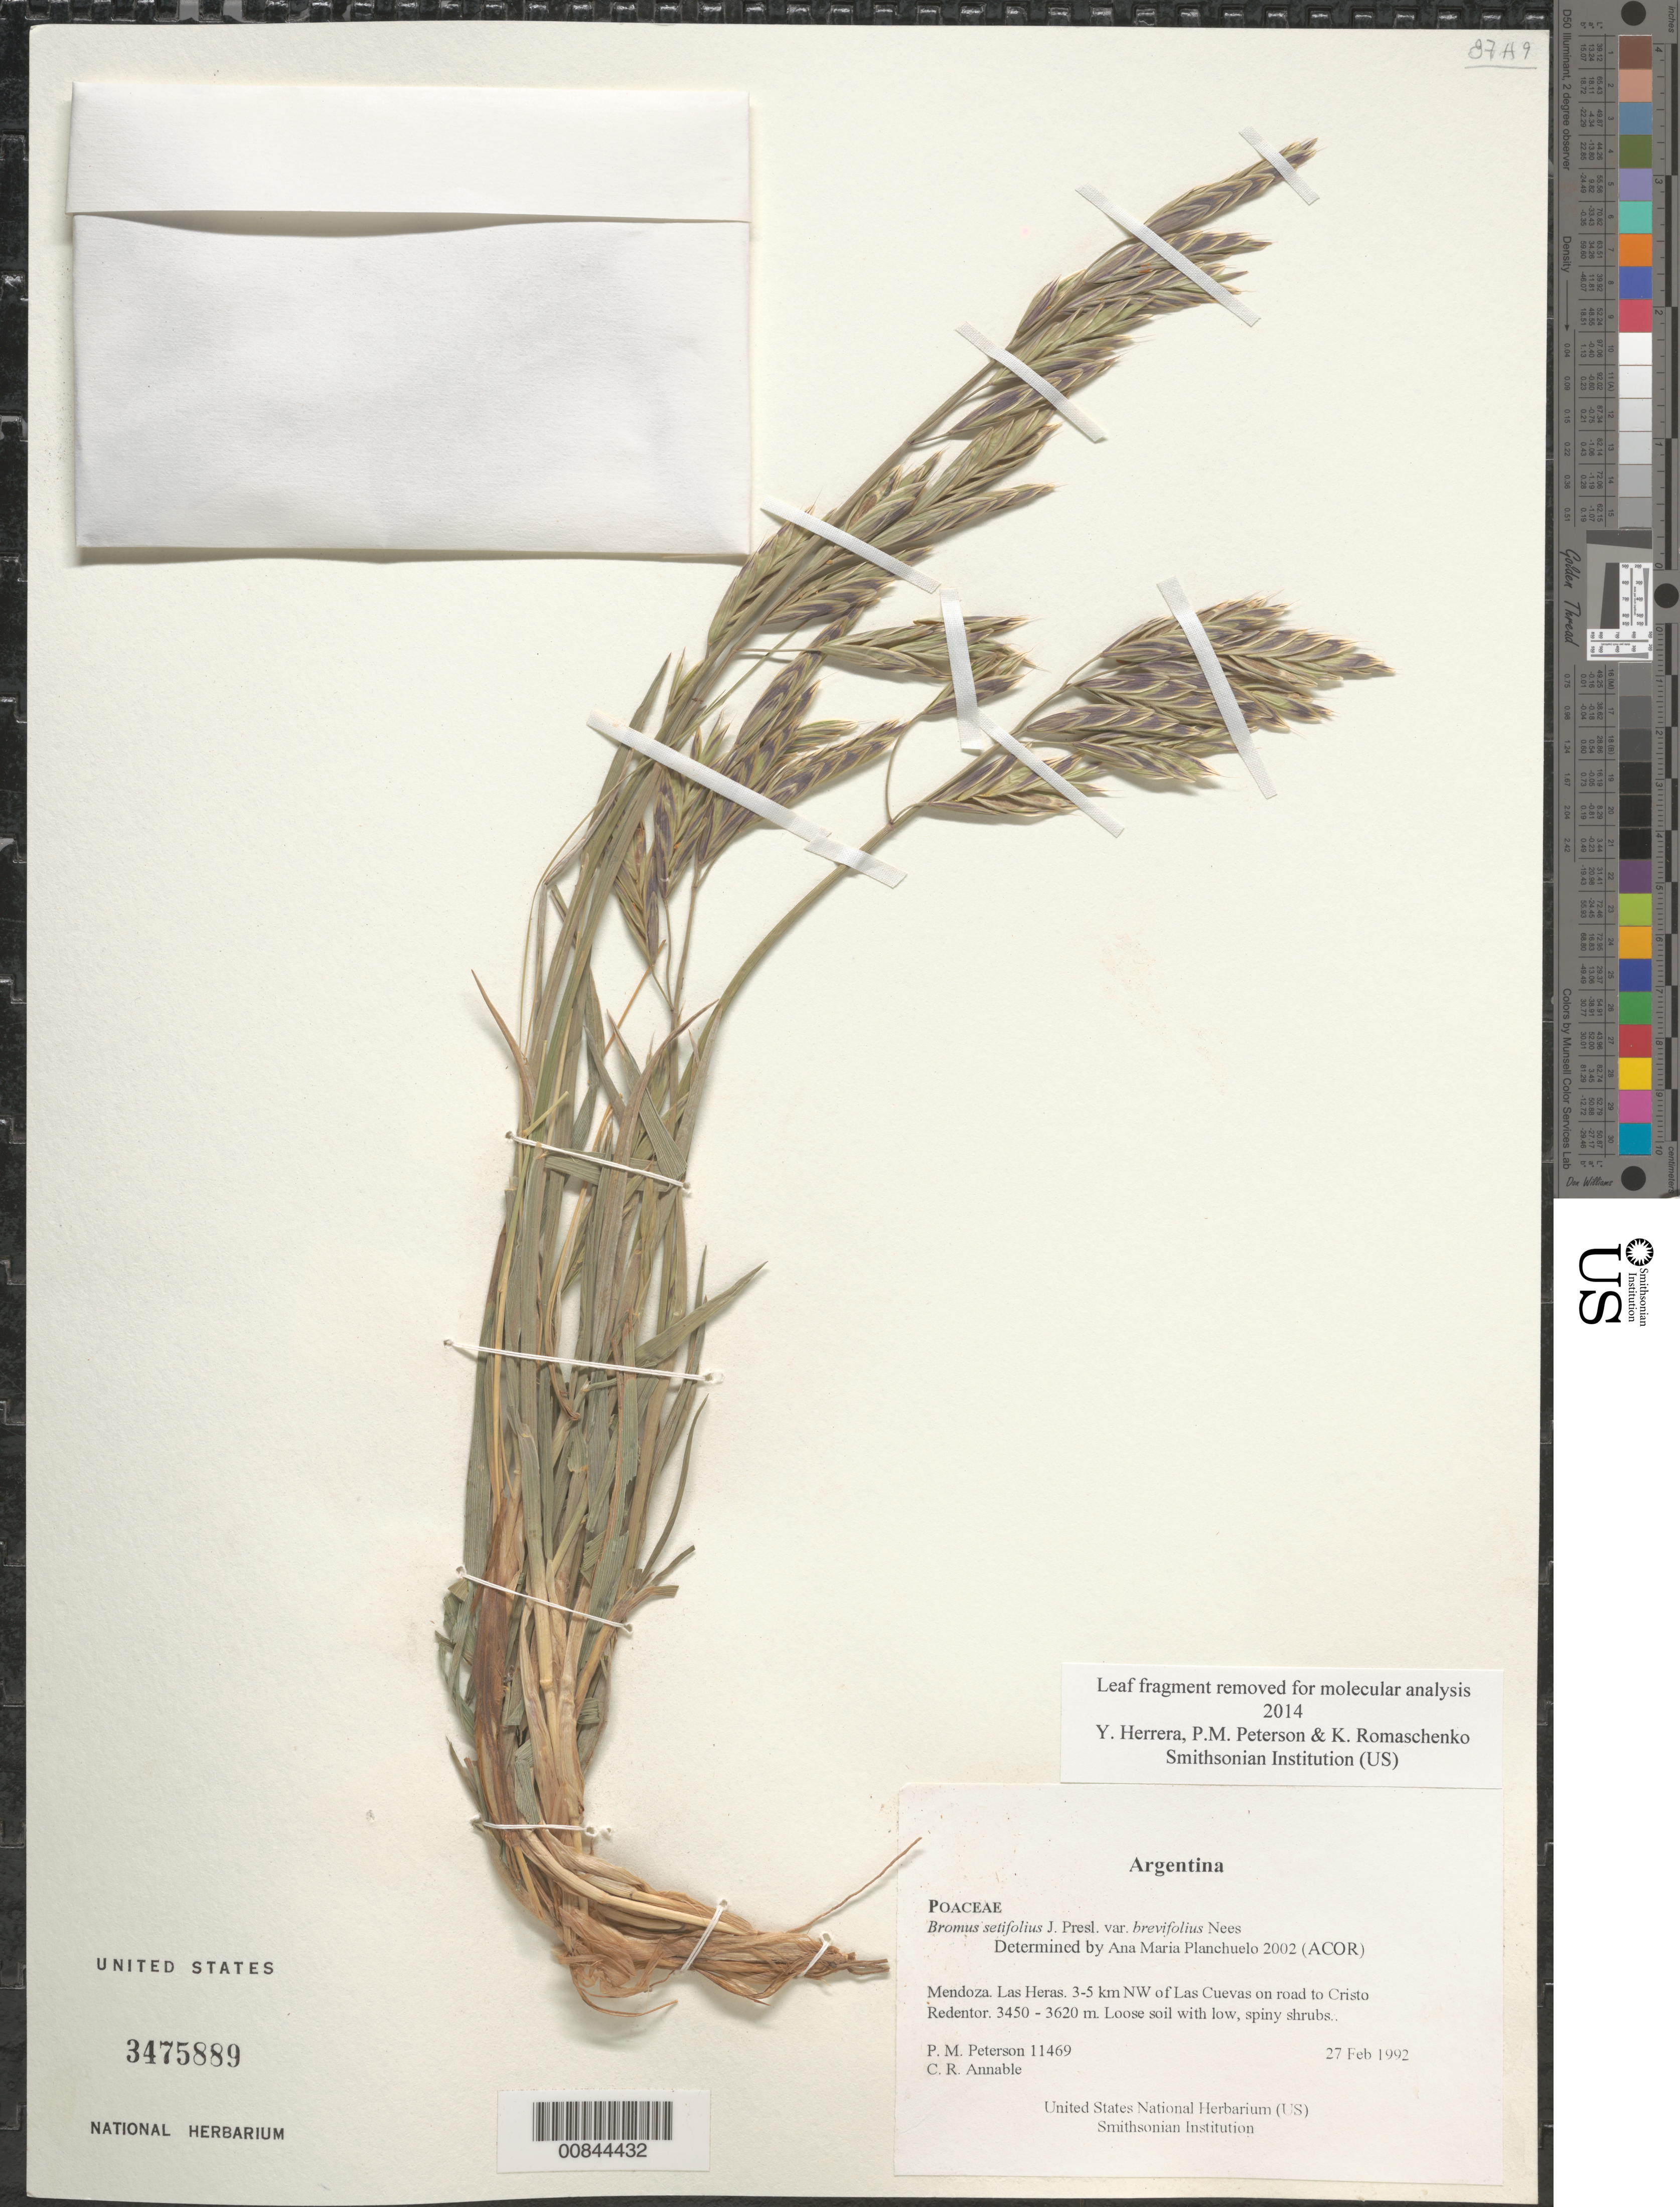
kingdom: Plantae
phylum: Tracheophyta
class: Liliopsida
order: Poales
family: Poaceae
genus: Bromus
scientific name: Bromus setifolis var. brevifolius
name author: Nees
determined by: Planchuelo, A. M.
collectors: P. M. Peterson & C. R. Annable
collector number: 11469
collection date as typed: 27 Feb 1992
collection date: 1992-02-27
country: Argentina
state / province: Mendoza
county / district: Las Heras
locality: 3-5 km NW of Las Cuevas on road to Cristo Redentor.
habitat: Loose soil with low, spiny shrubs.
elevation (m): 3450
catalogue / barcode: US 3475889